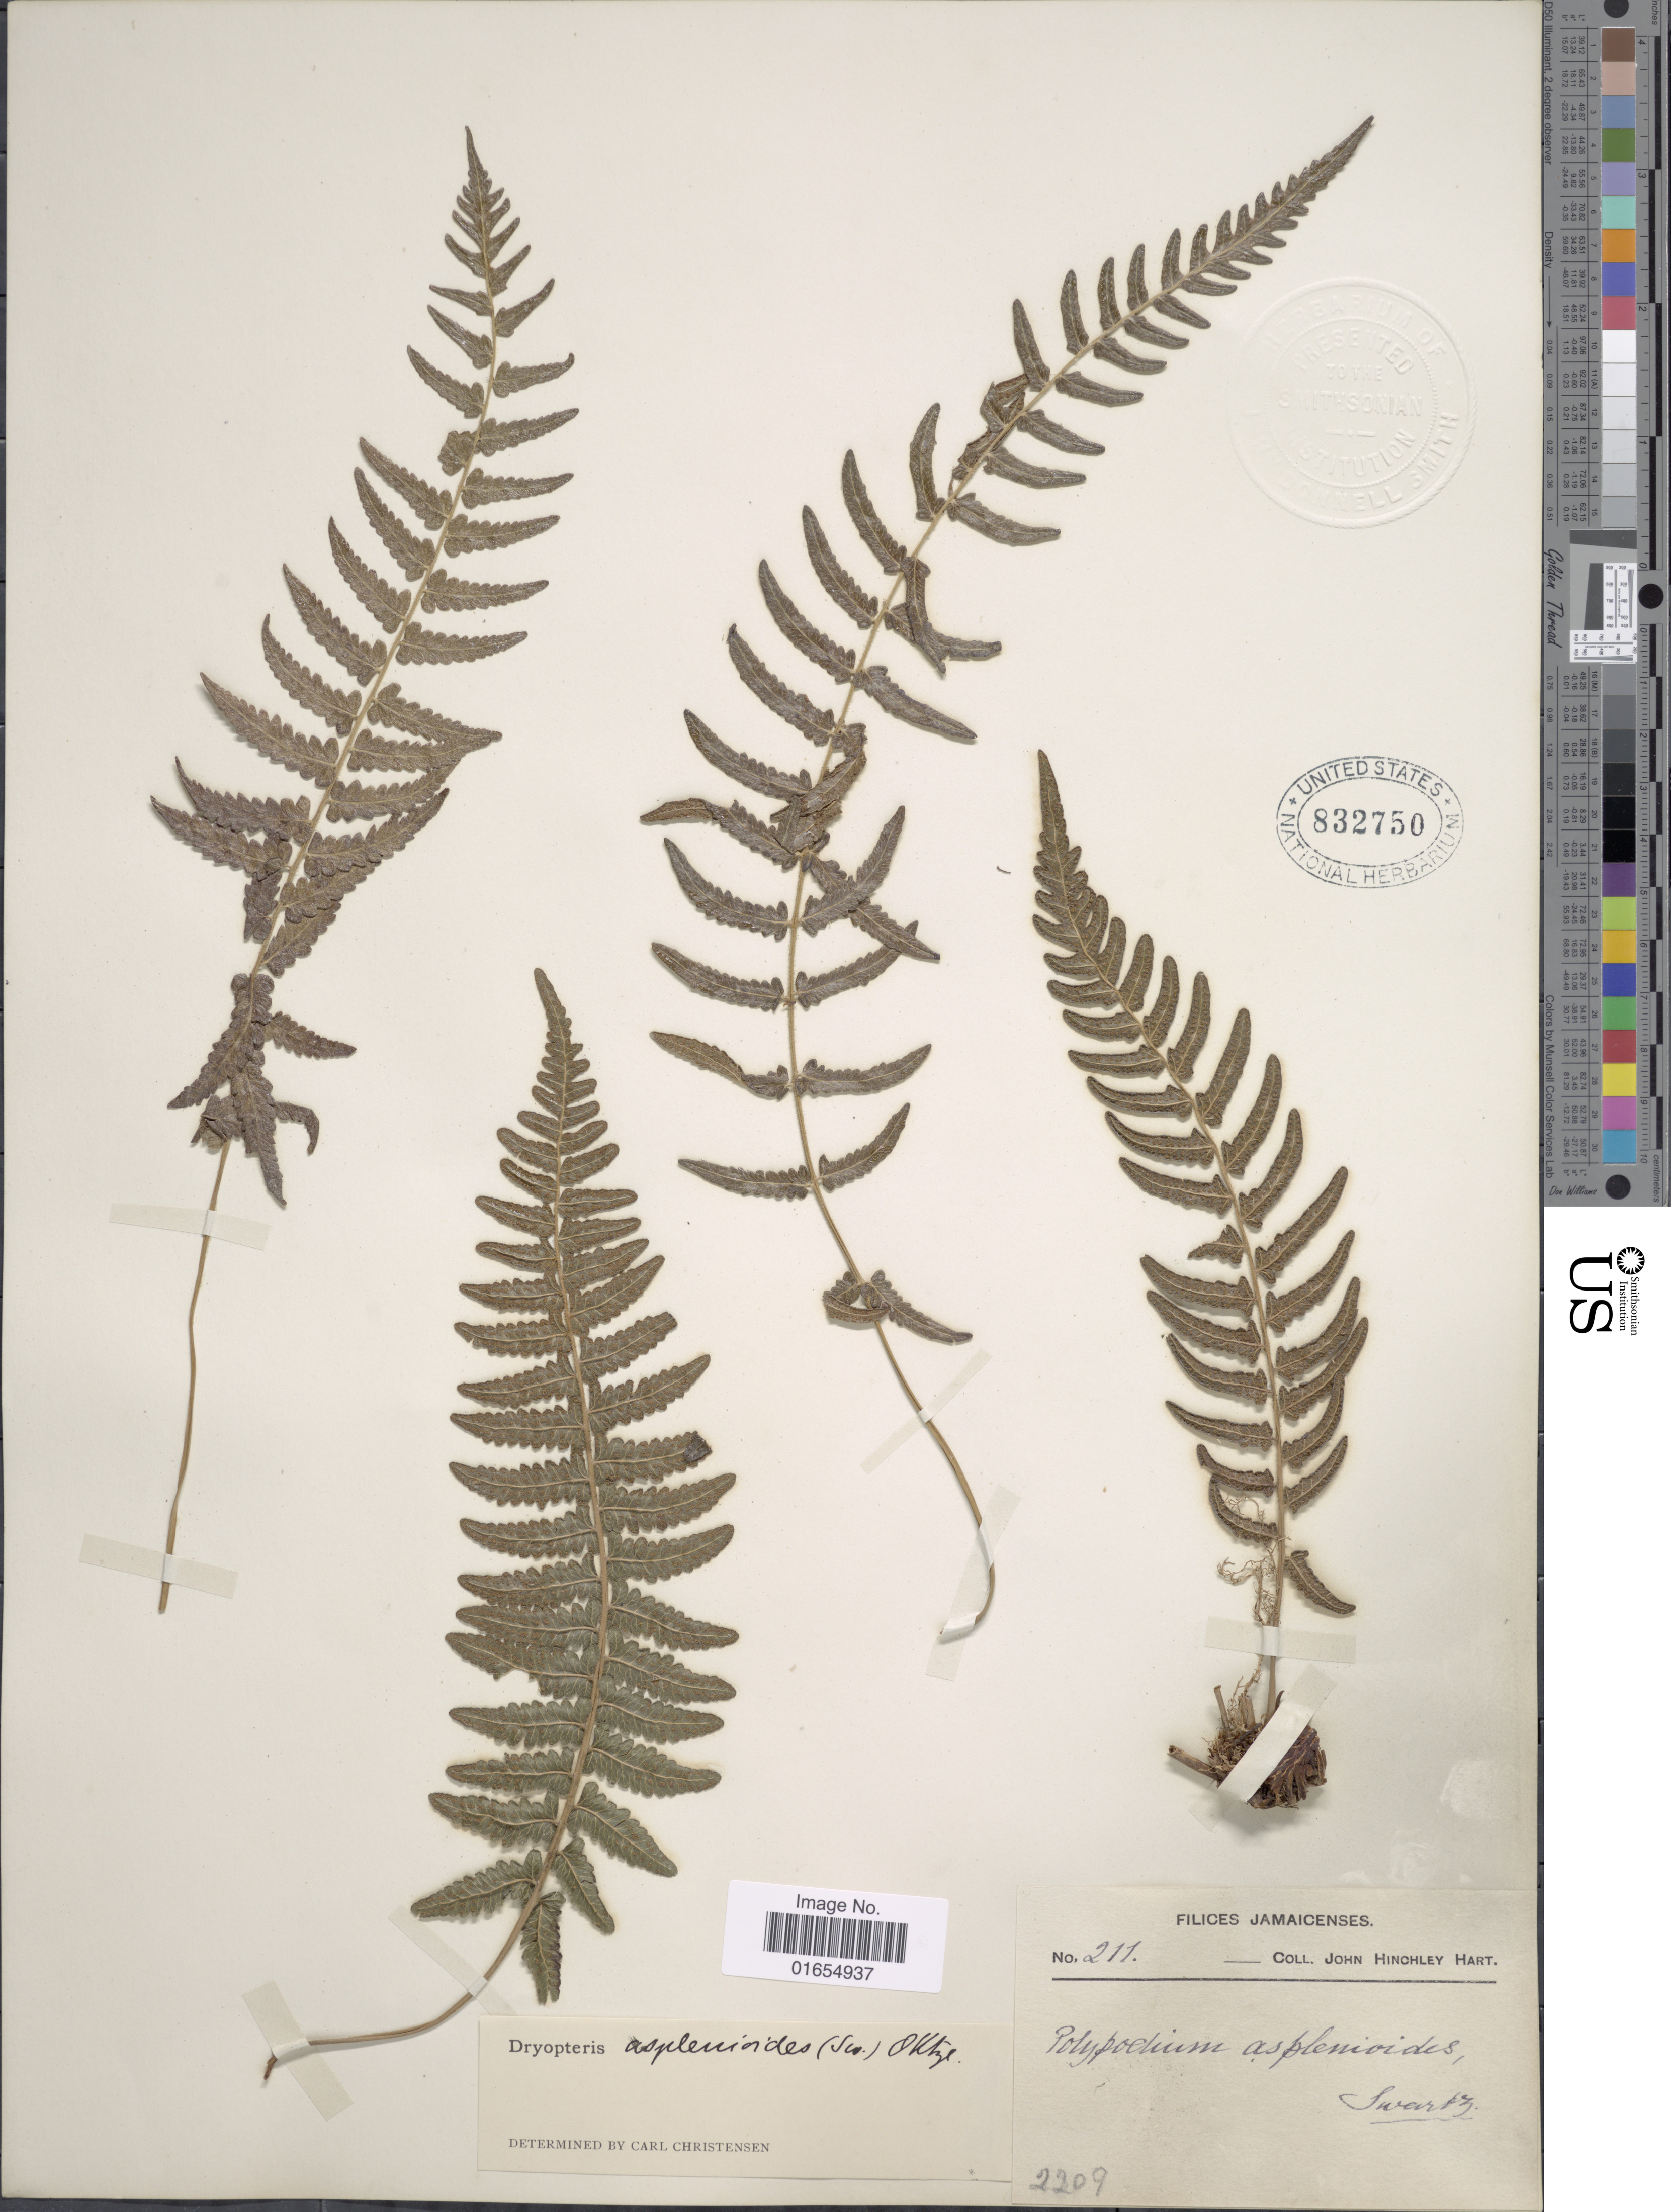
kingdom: Plantae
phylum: Tracheophyta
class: Polypodiopsida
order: Polypodiales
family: Thelypteridaceae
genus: Goniopteris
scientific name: Goniopteris retroflexa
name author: (L.) Pic. Serm.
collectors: J. H. Hart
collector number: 211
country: Jamaica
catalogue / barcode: US 832750